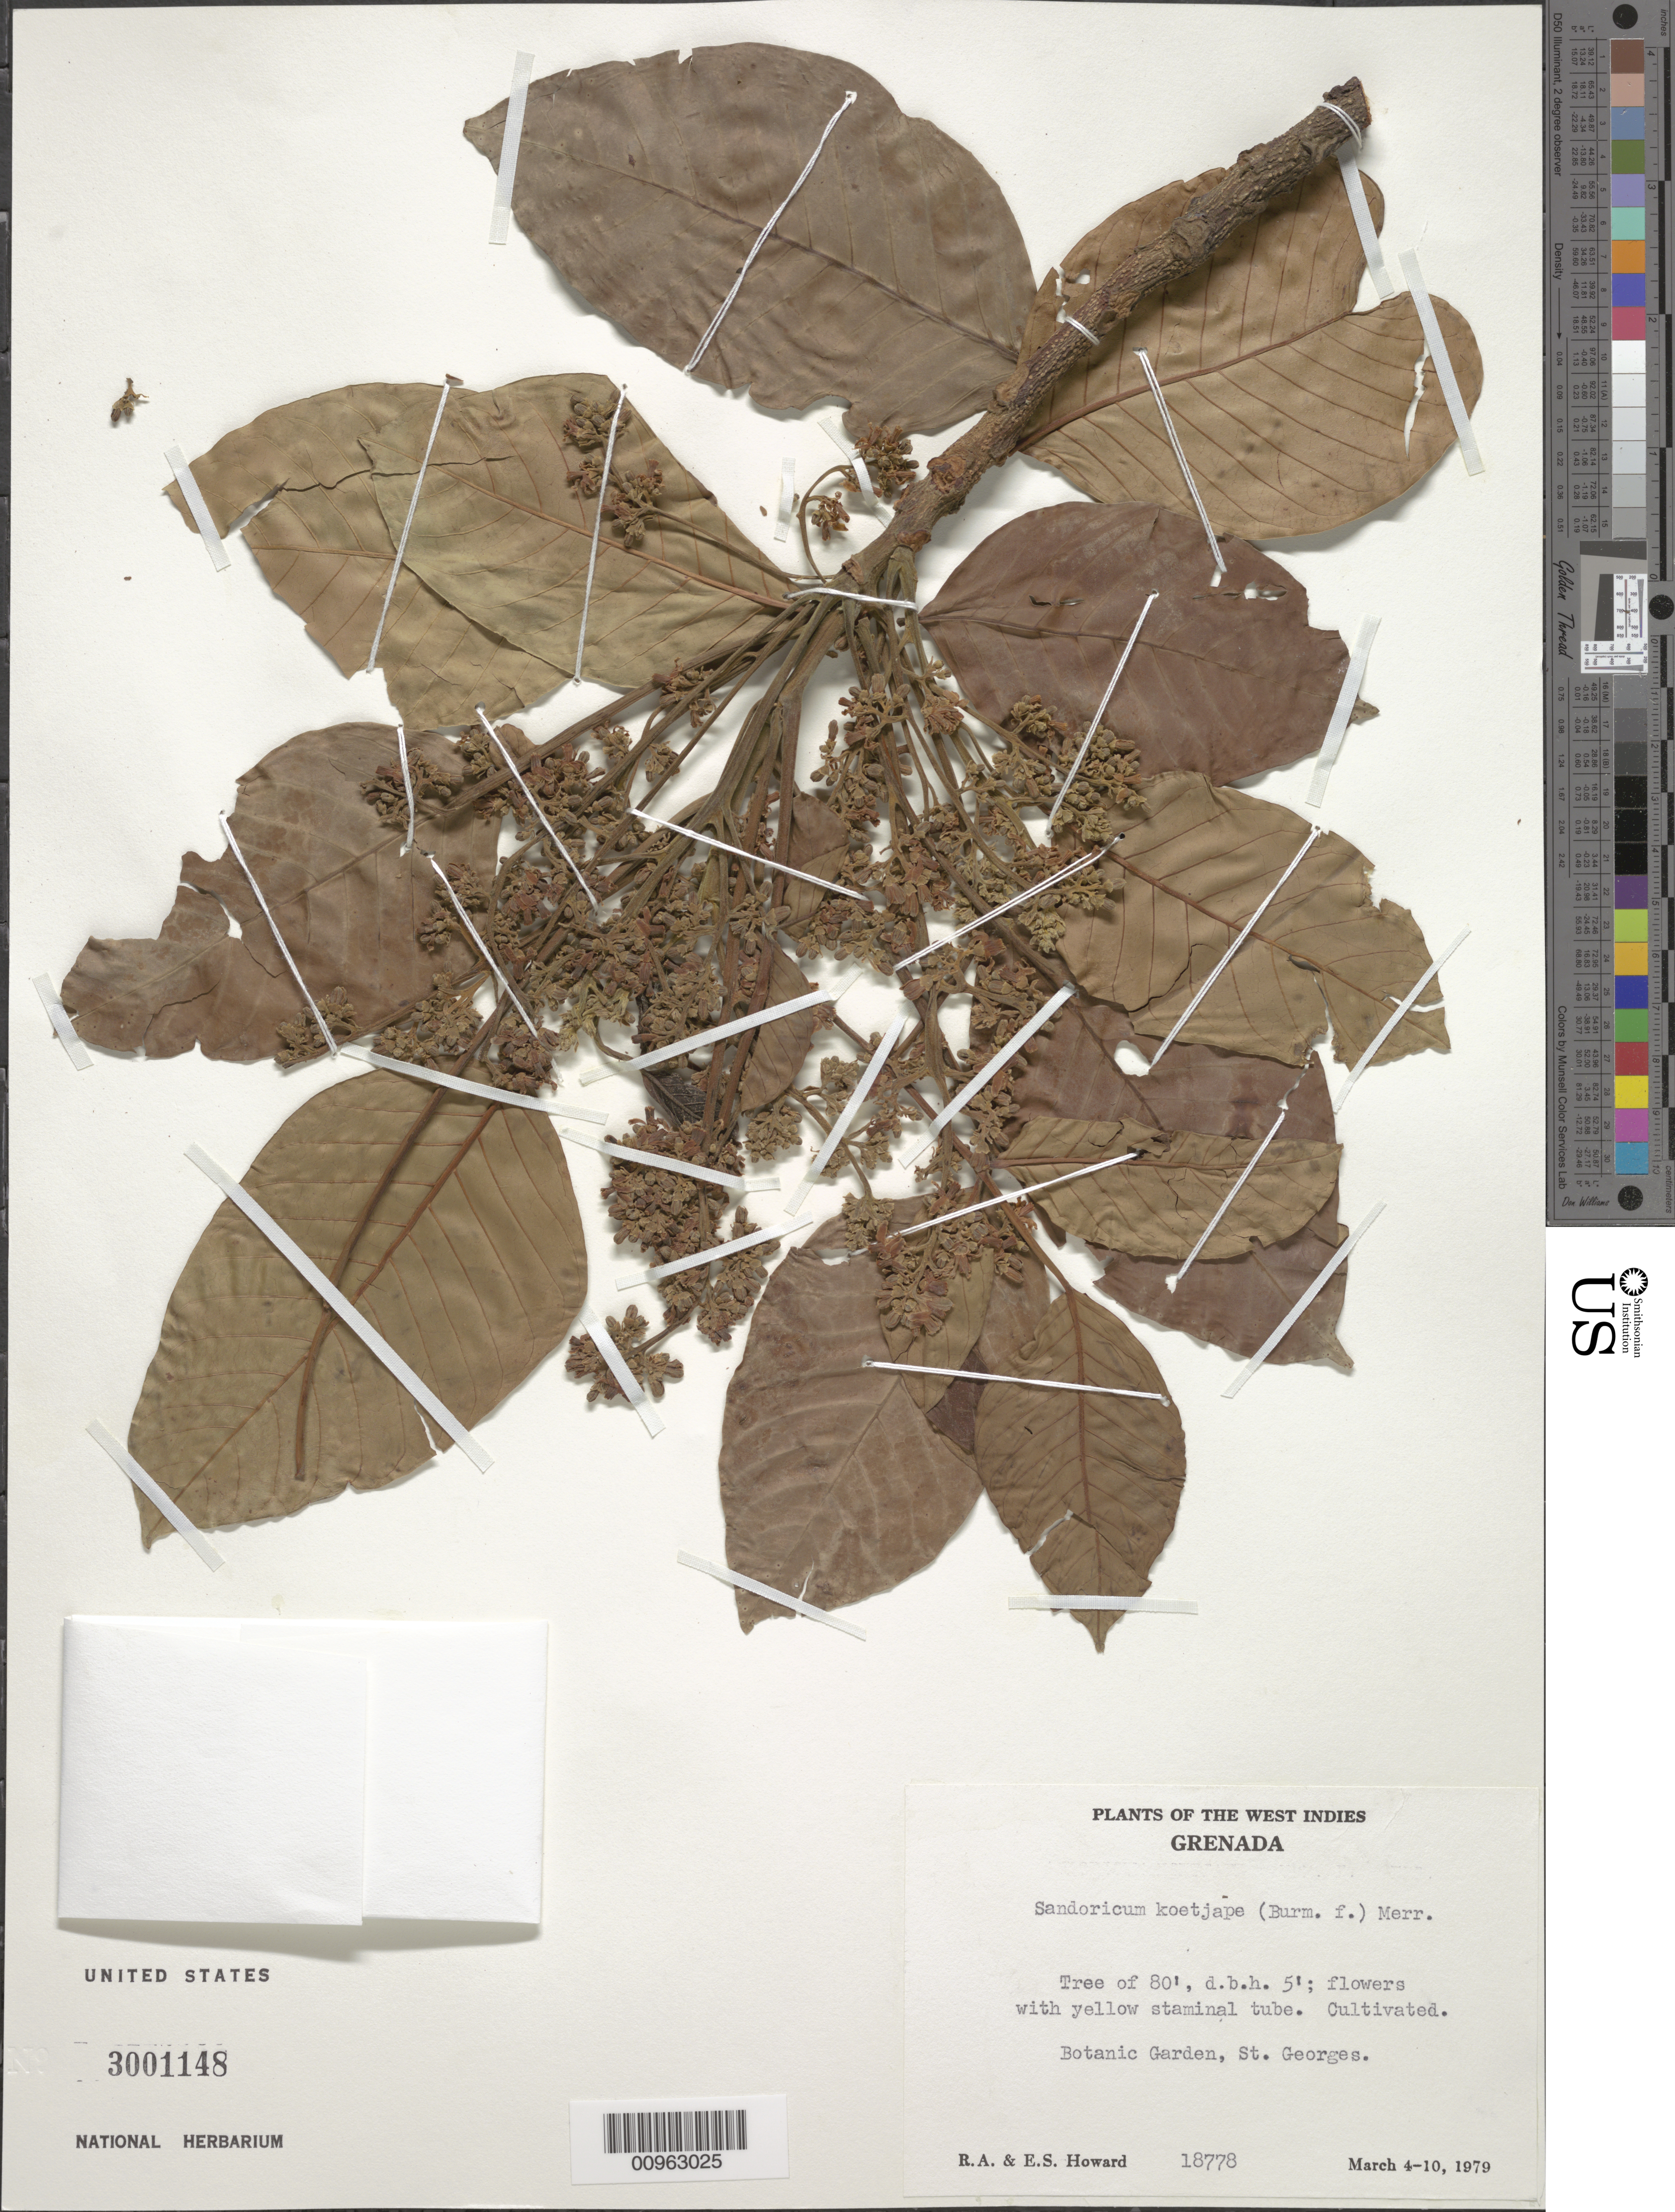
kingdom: Plantae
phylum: Tracheophyta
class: Magnoliopsida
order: Sapindales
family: Meliaceae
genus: Sandoricum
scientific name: Sandoricum koetjape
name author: (Burm. f.) Merr.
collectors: R. A. Howard & E. S. Howard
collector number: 18778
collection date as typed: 04 Mar 1979 to 10 Mar 1979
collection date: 1979-03-04/1979-03-10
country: Grenada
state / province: Saint George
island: Grenada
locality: Botanic Garden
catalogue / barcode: US 3001148